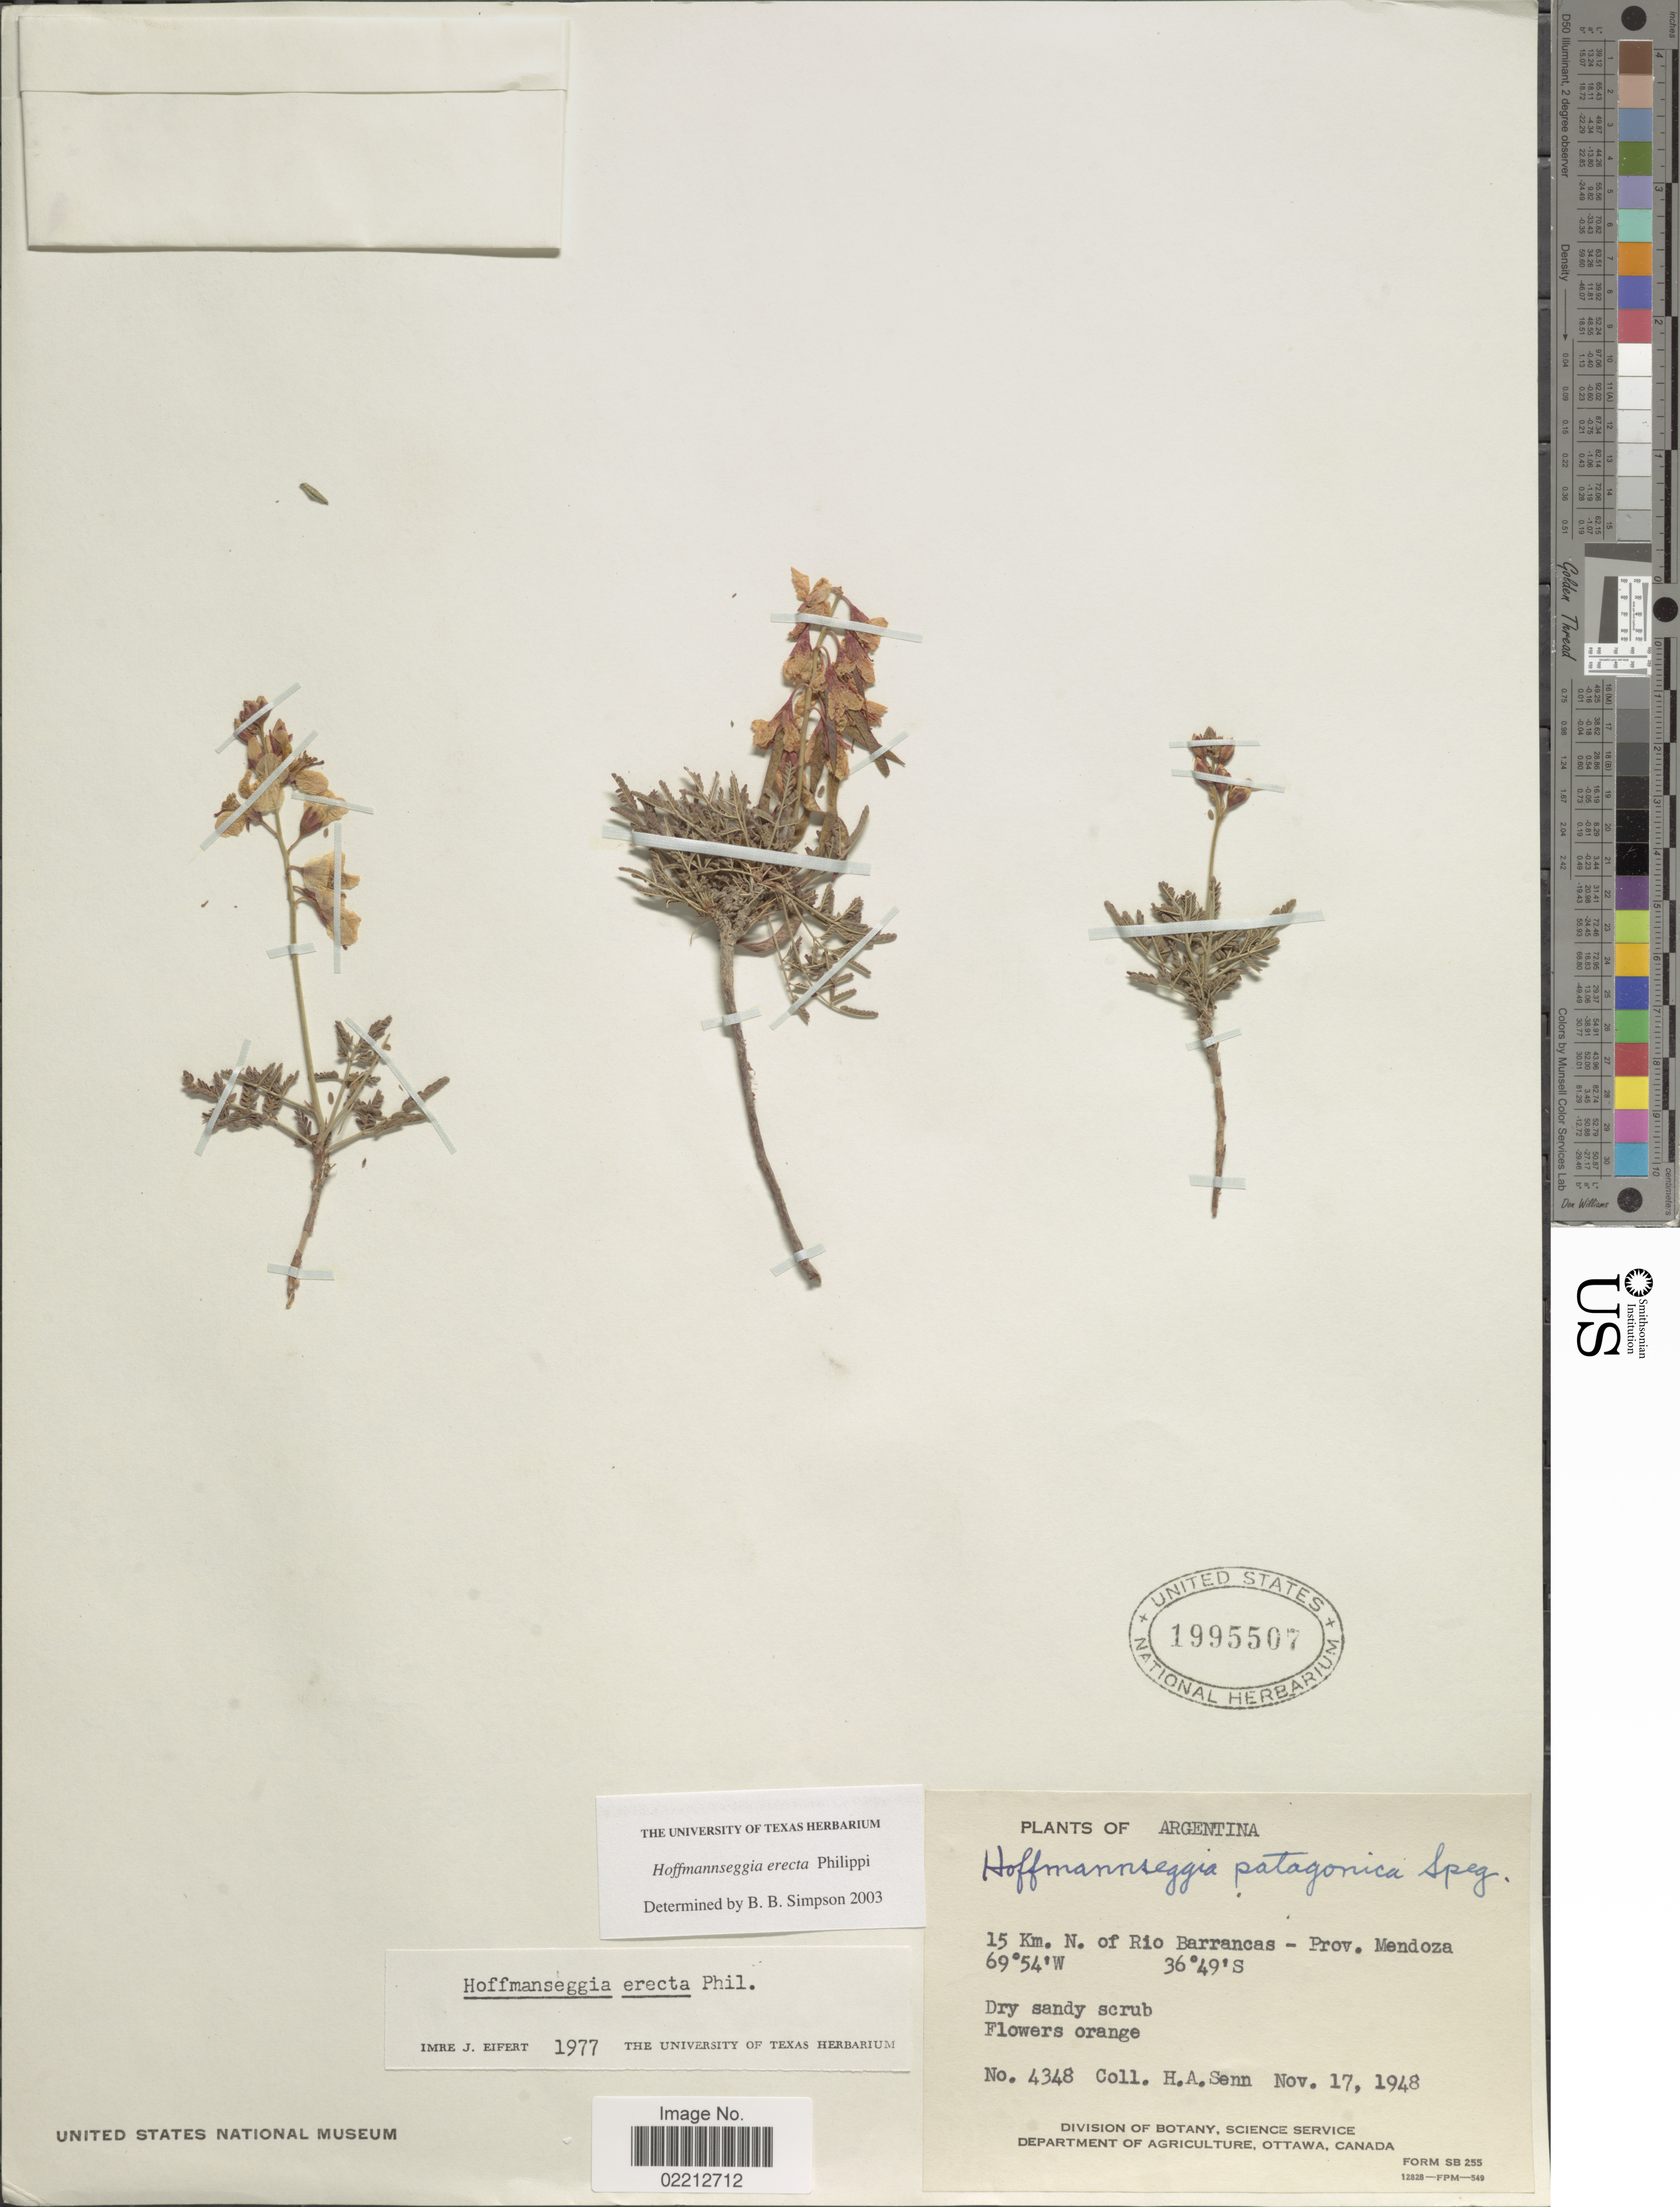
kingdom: Plantae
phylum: Tracheophyta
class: Magnoliopsida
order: Fabales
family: Fabaceae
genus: Hoffmannseggia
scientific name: Hoffmannseggia erecta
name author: Phil.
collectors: H. Senn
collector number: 4348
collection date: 1948-11-17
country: Argentina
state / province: Mendoza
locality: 15 km. N. of Rio Barrancas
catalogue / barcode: US 1995507